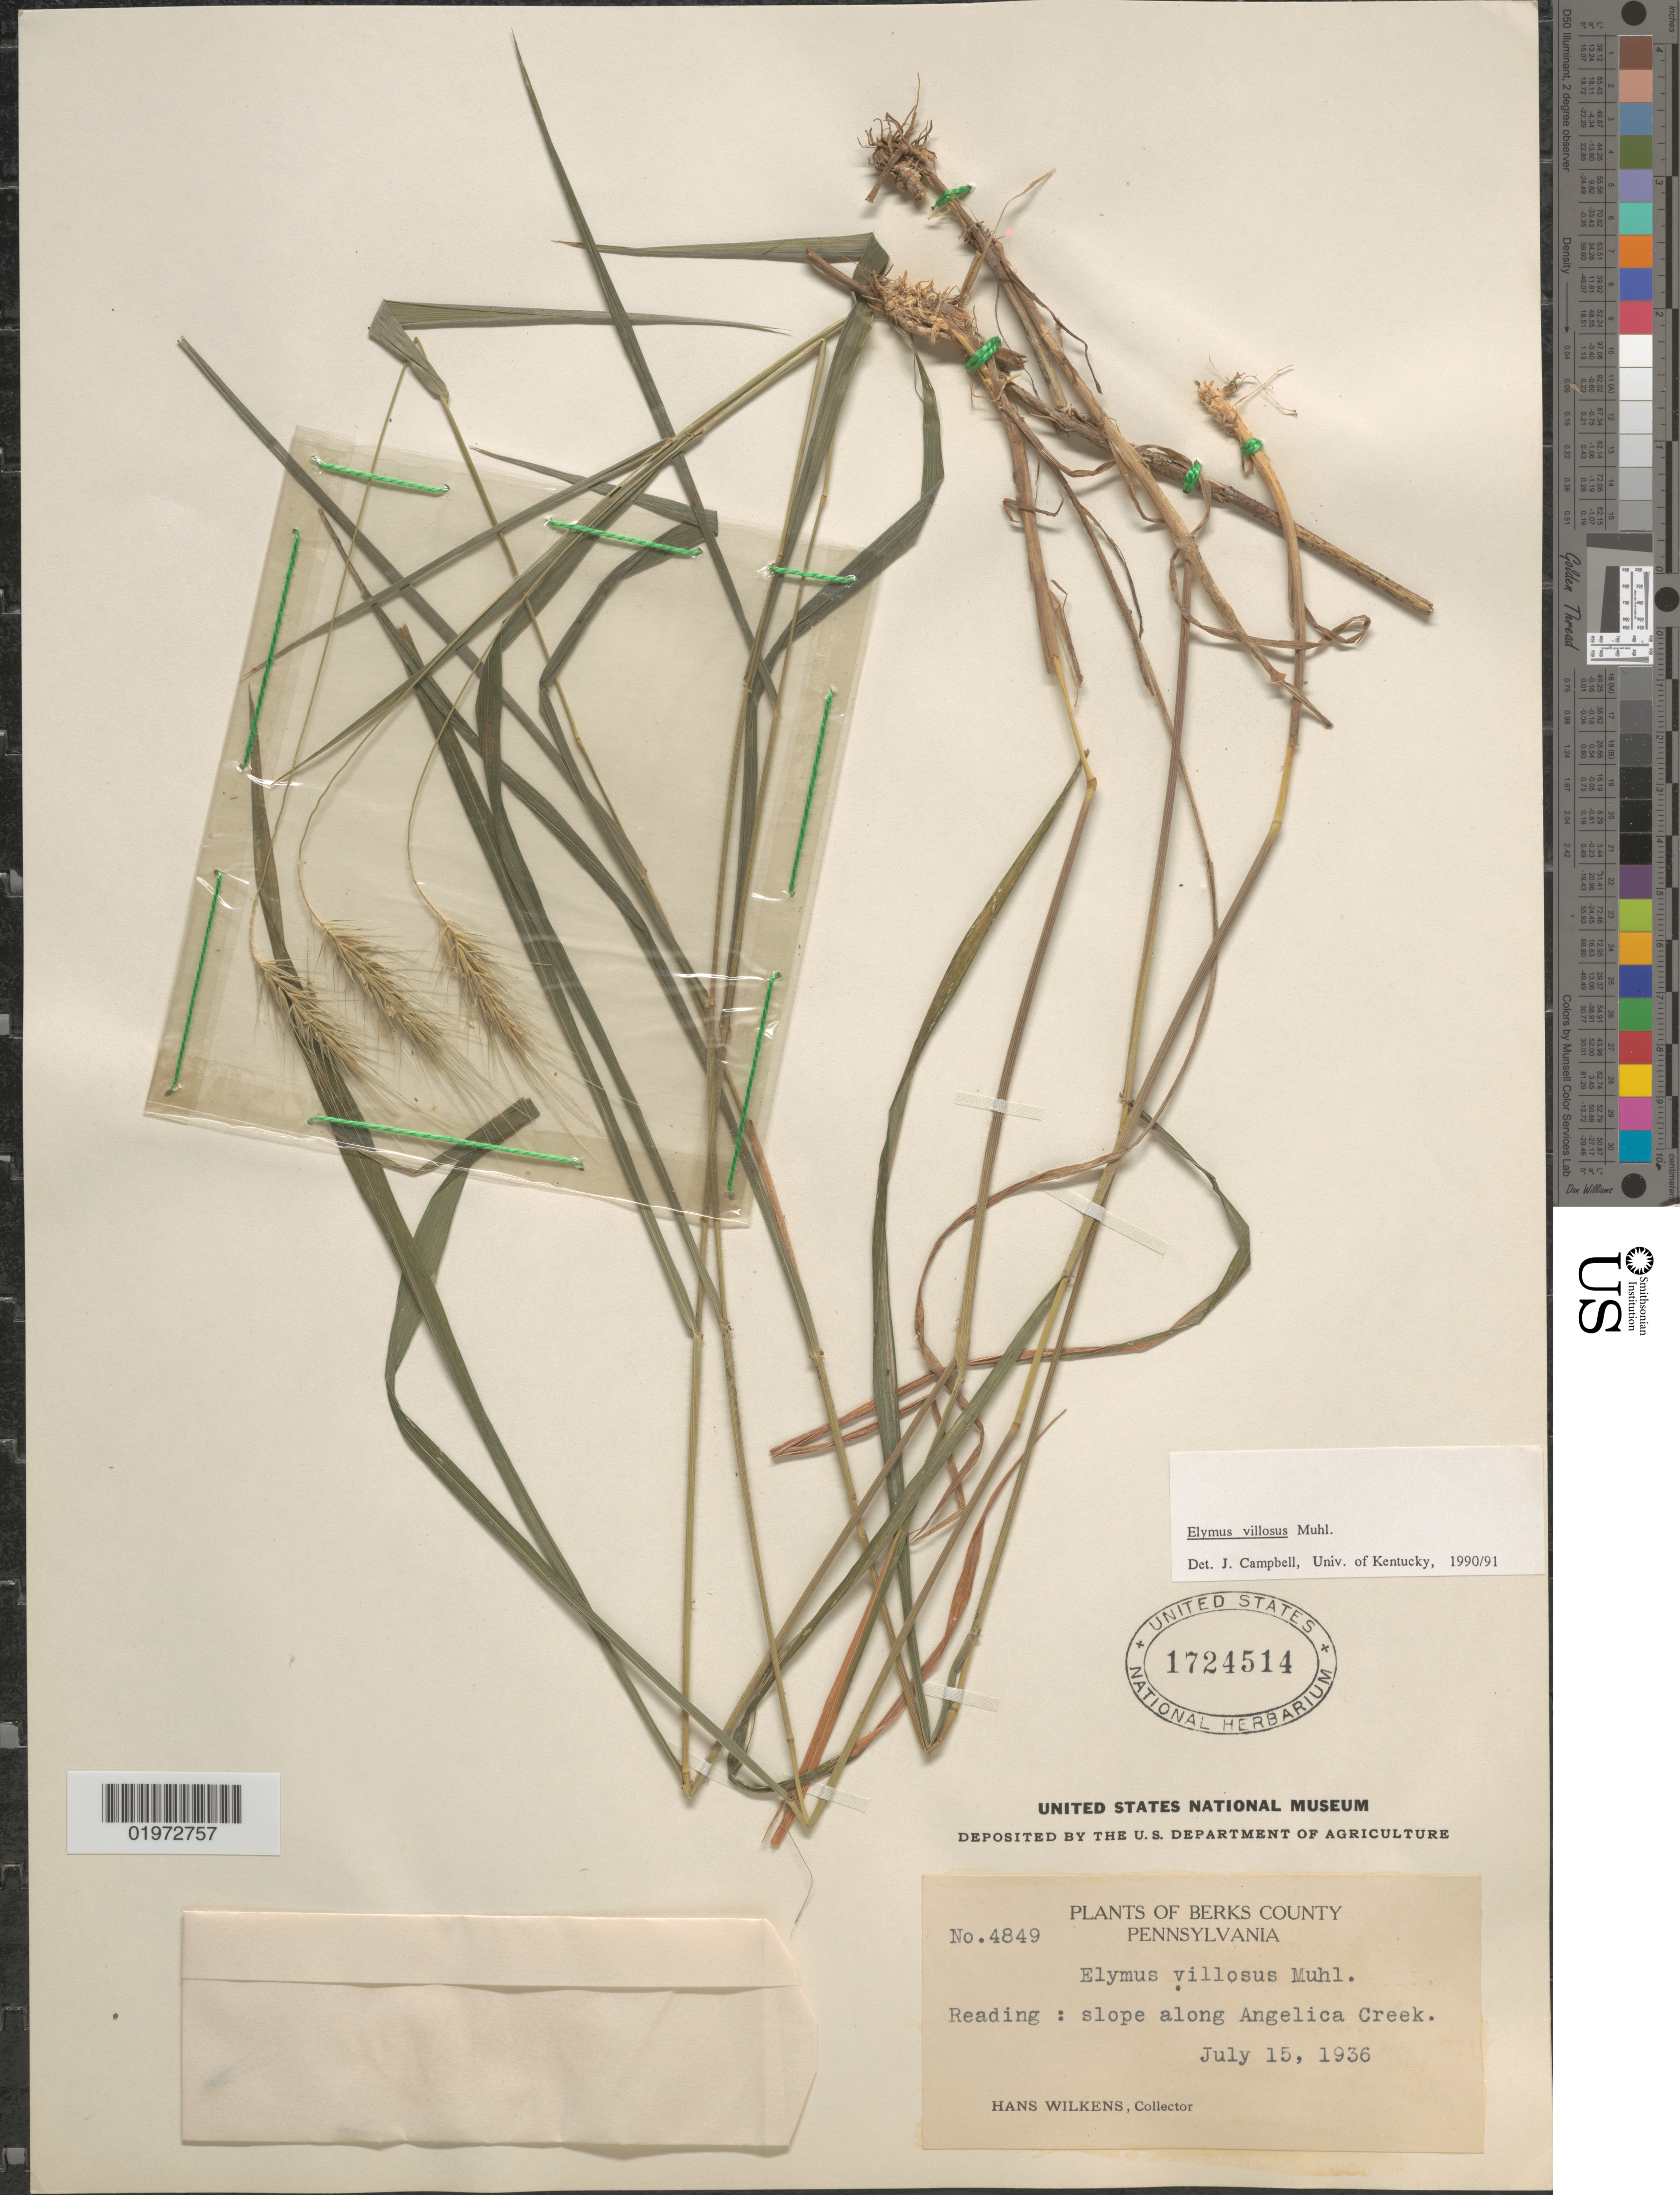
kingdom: Plantae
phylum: Tracheophyta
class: Liliopsida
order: Poales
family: Poaceae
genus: Elymus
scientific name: Elymus villosus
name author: Muhl. ex Willd.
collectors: H. Wilkens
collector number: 4849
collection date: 1936-07-15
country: United States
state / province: Pennsylvania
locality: Berks County. Reading: slope along Angelica Creek.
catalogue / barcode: US 1724514